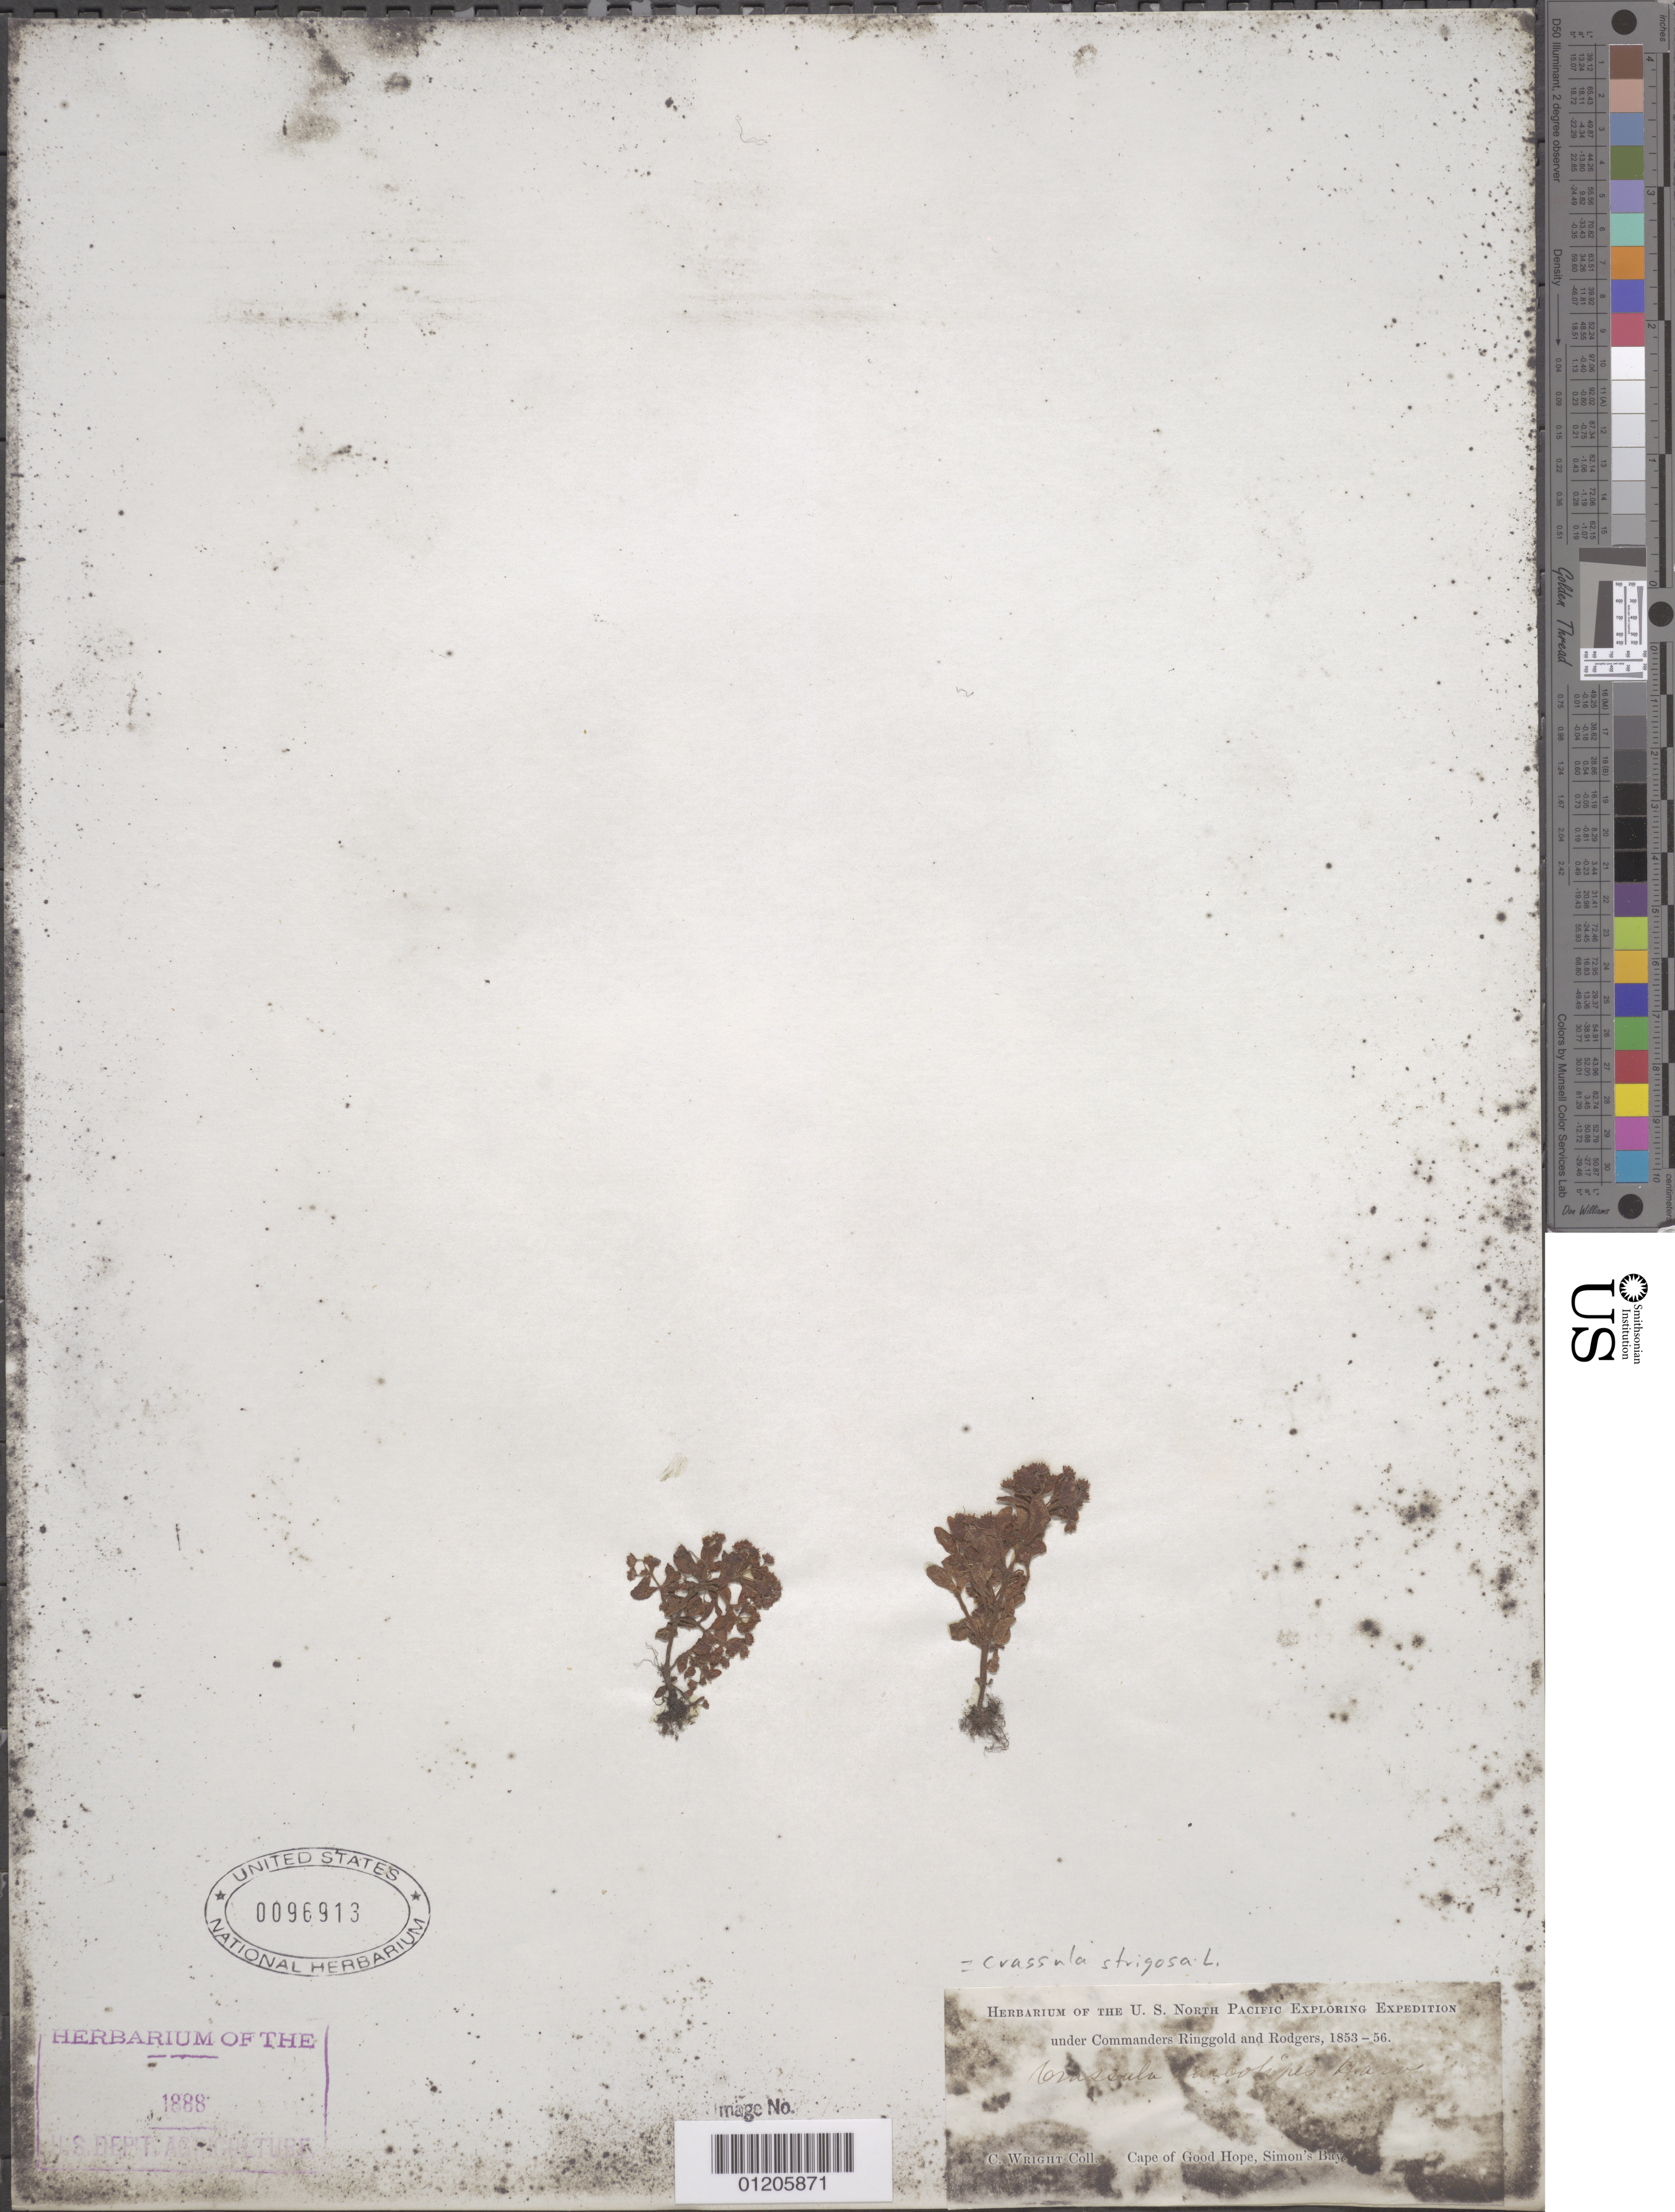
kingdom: Plantae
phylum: Tracheophyta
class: Magnoliopsida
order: Saxifragales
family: Crassulaceae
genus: Crassula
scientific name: Crassula strigosa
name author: L.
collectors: C. Wright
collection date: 1853/1856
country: South Africa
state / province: Western Cape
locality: Cape of Good Hope, Simon's Bay.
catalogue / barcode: US 96913